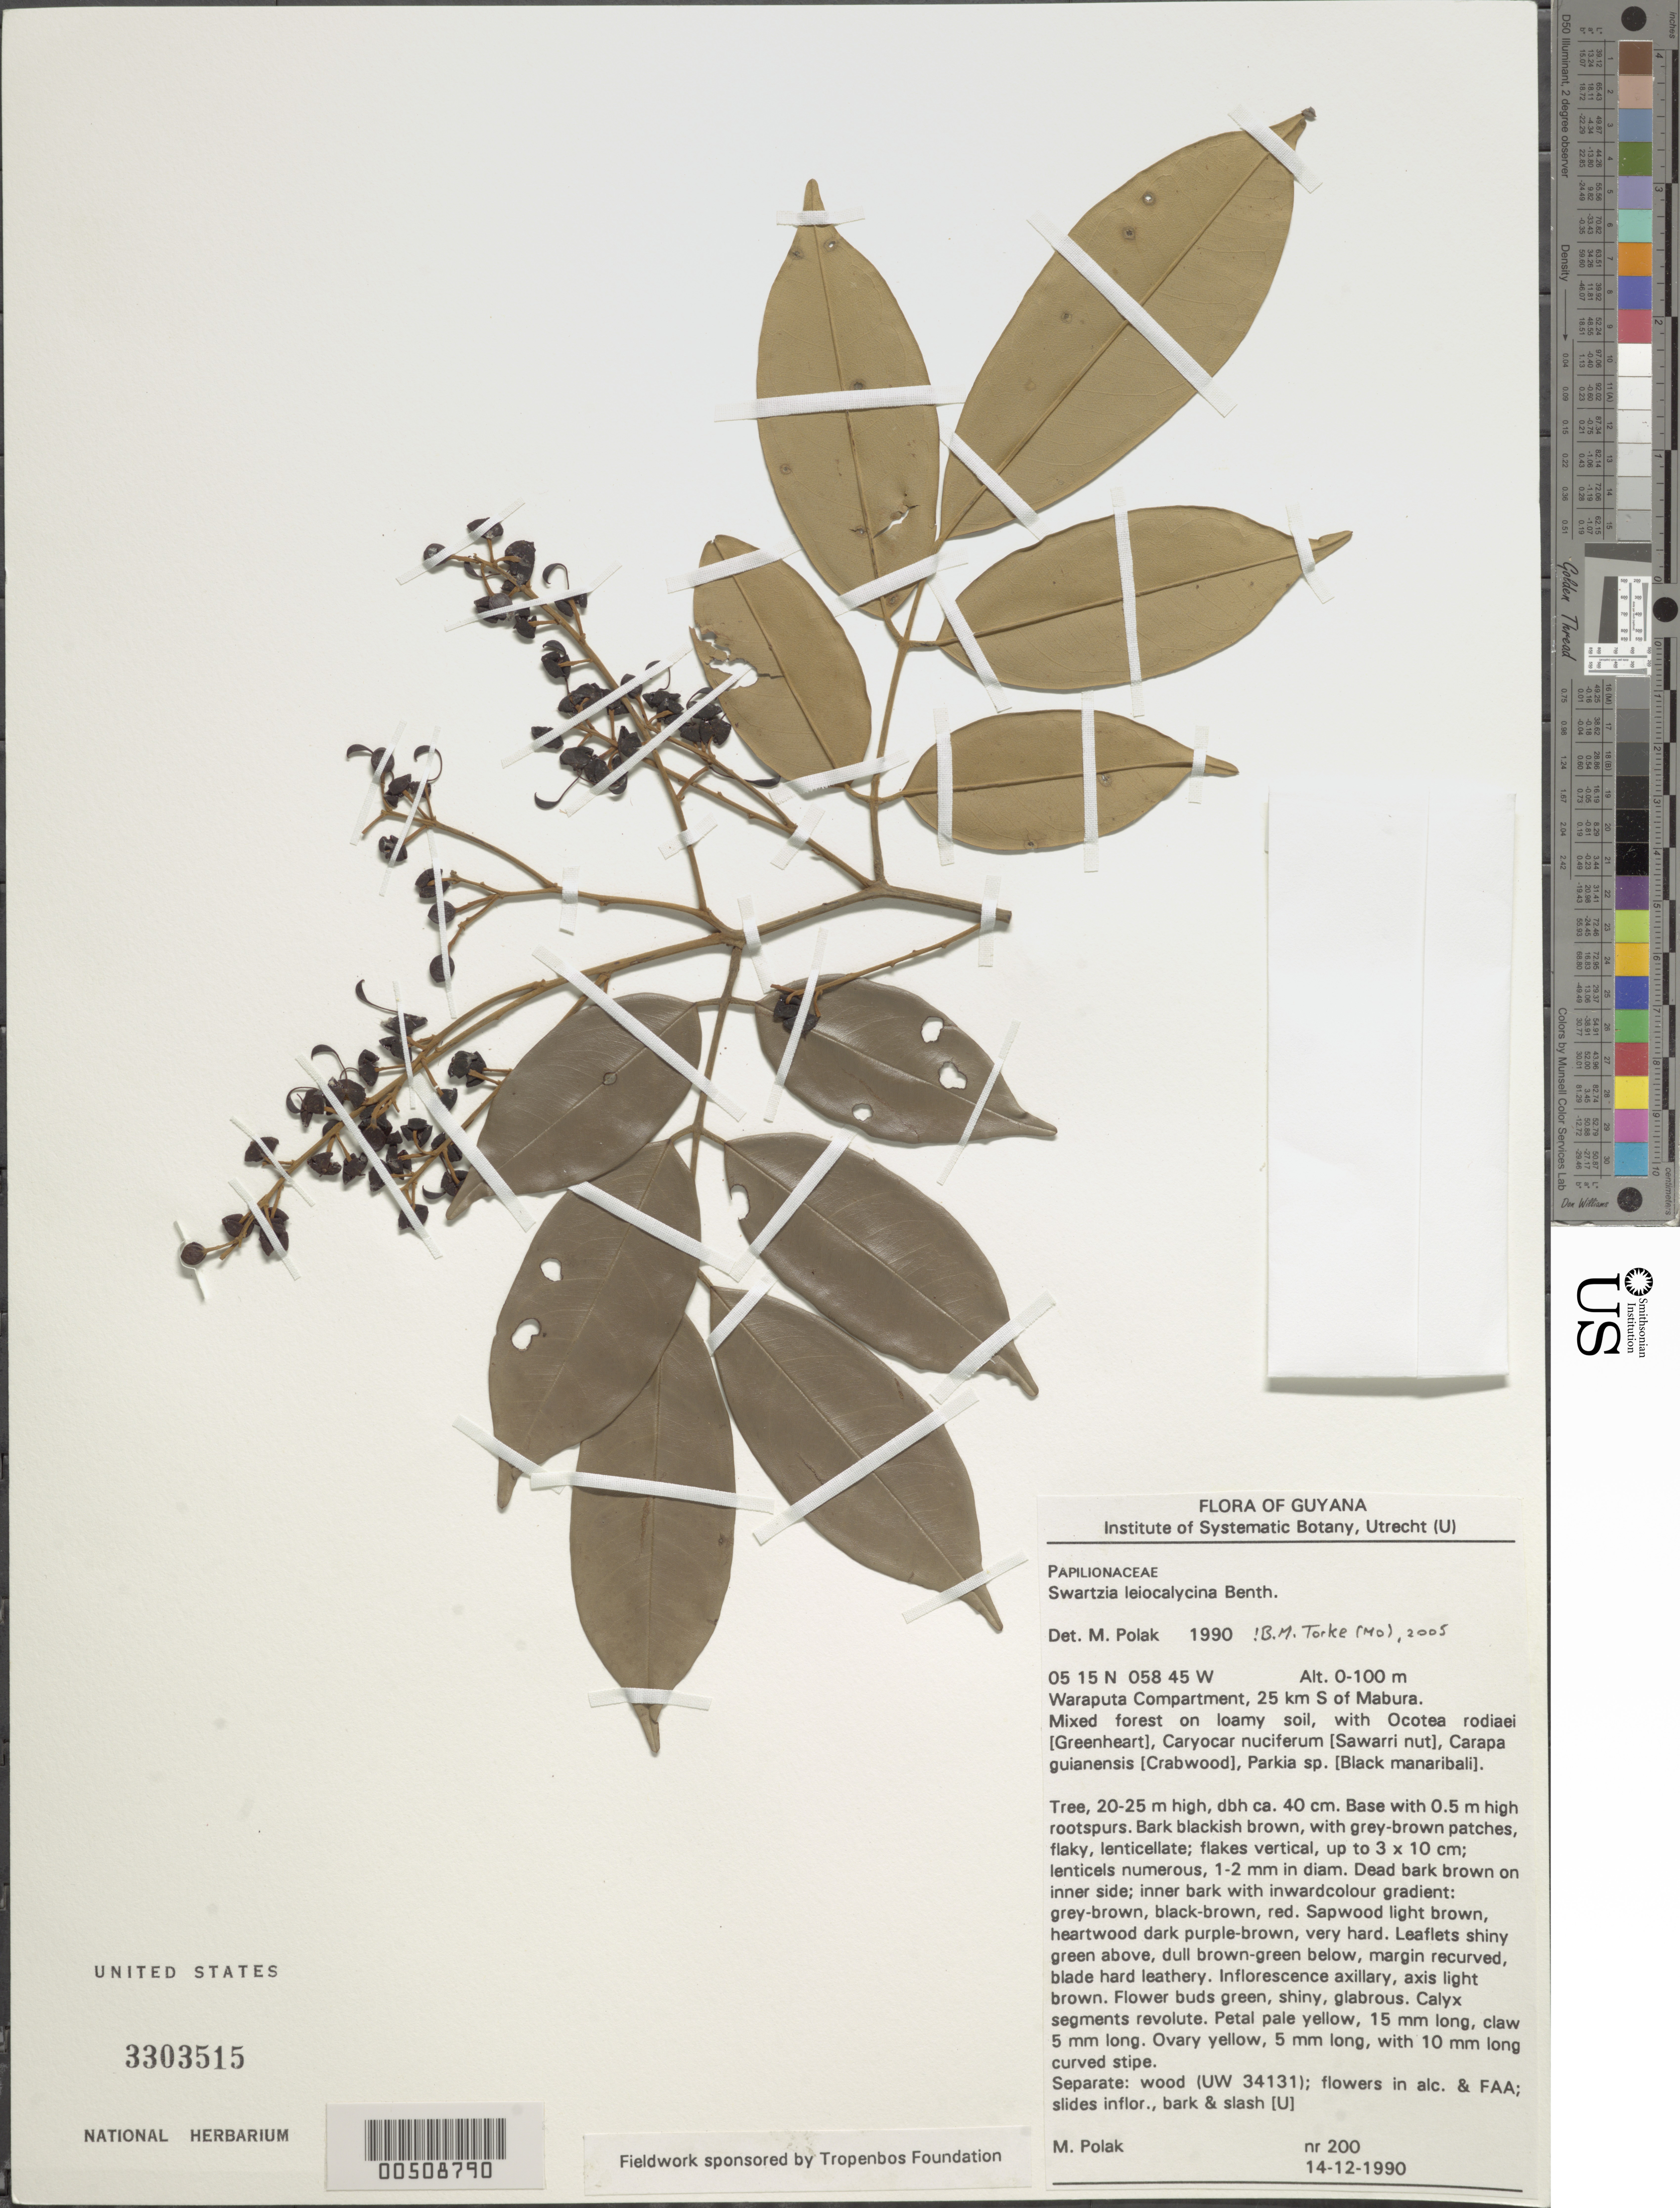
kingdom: Plantae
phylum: Tracheophyta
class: Magnoliopsida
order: Fabales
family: Fabaceae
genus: Swartzia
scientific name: Swartzia leiocalycina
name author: Benth.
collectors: M. Polak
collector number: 200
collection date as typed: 14 Dec 1990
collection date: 1990-12-14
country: Guyana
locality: Waraputa, s of mabura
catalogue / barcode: US 3303515